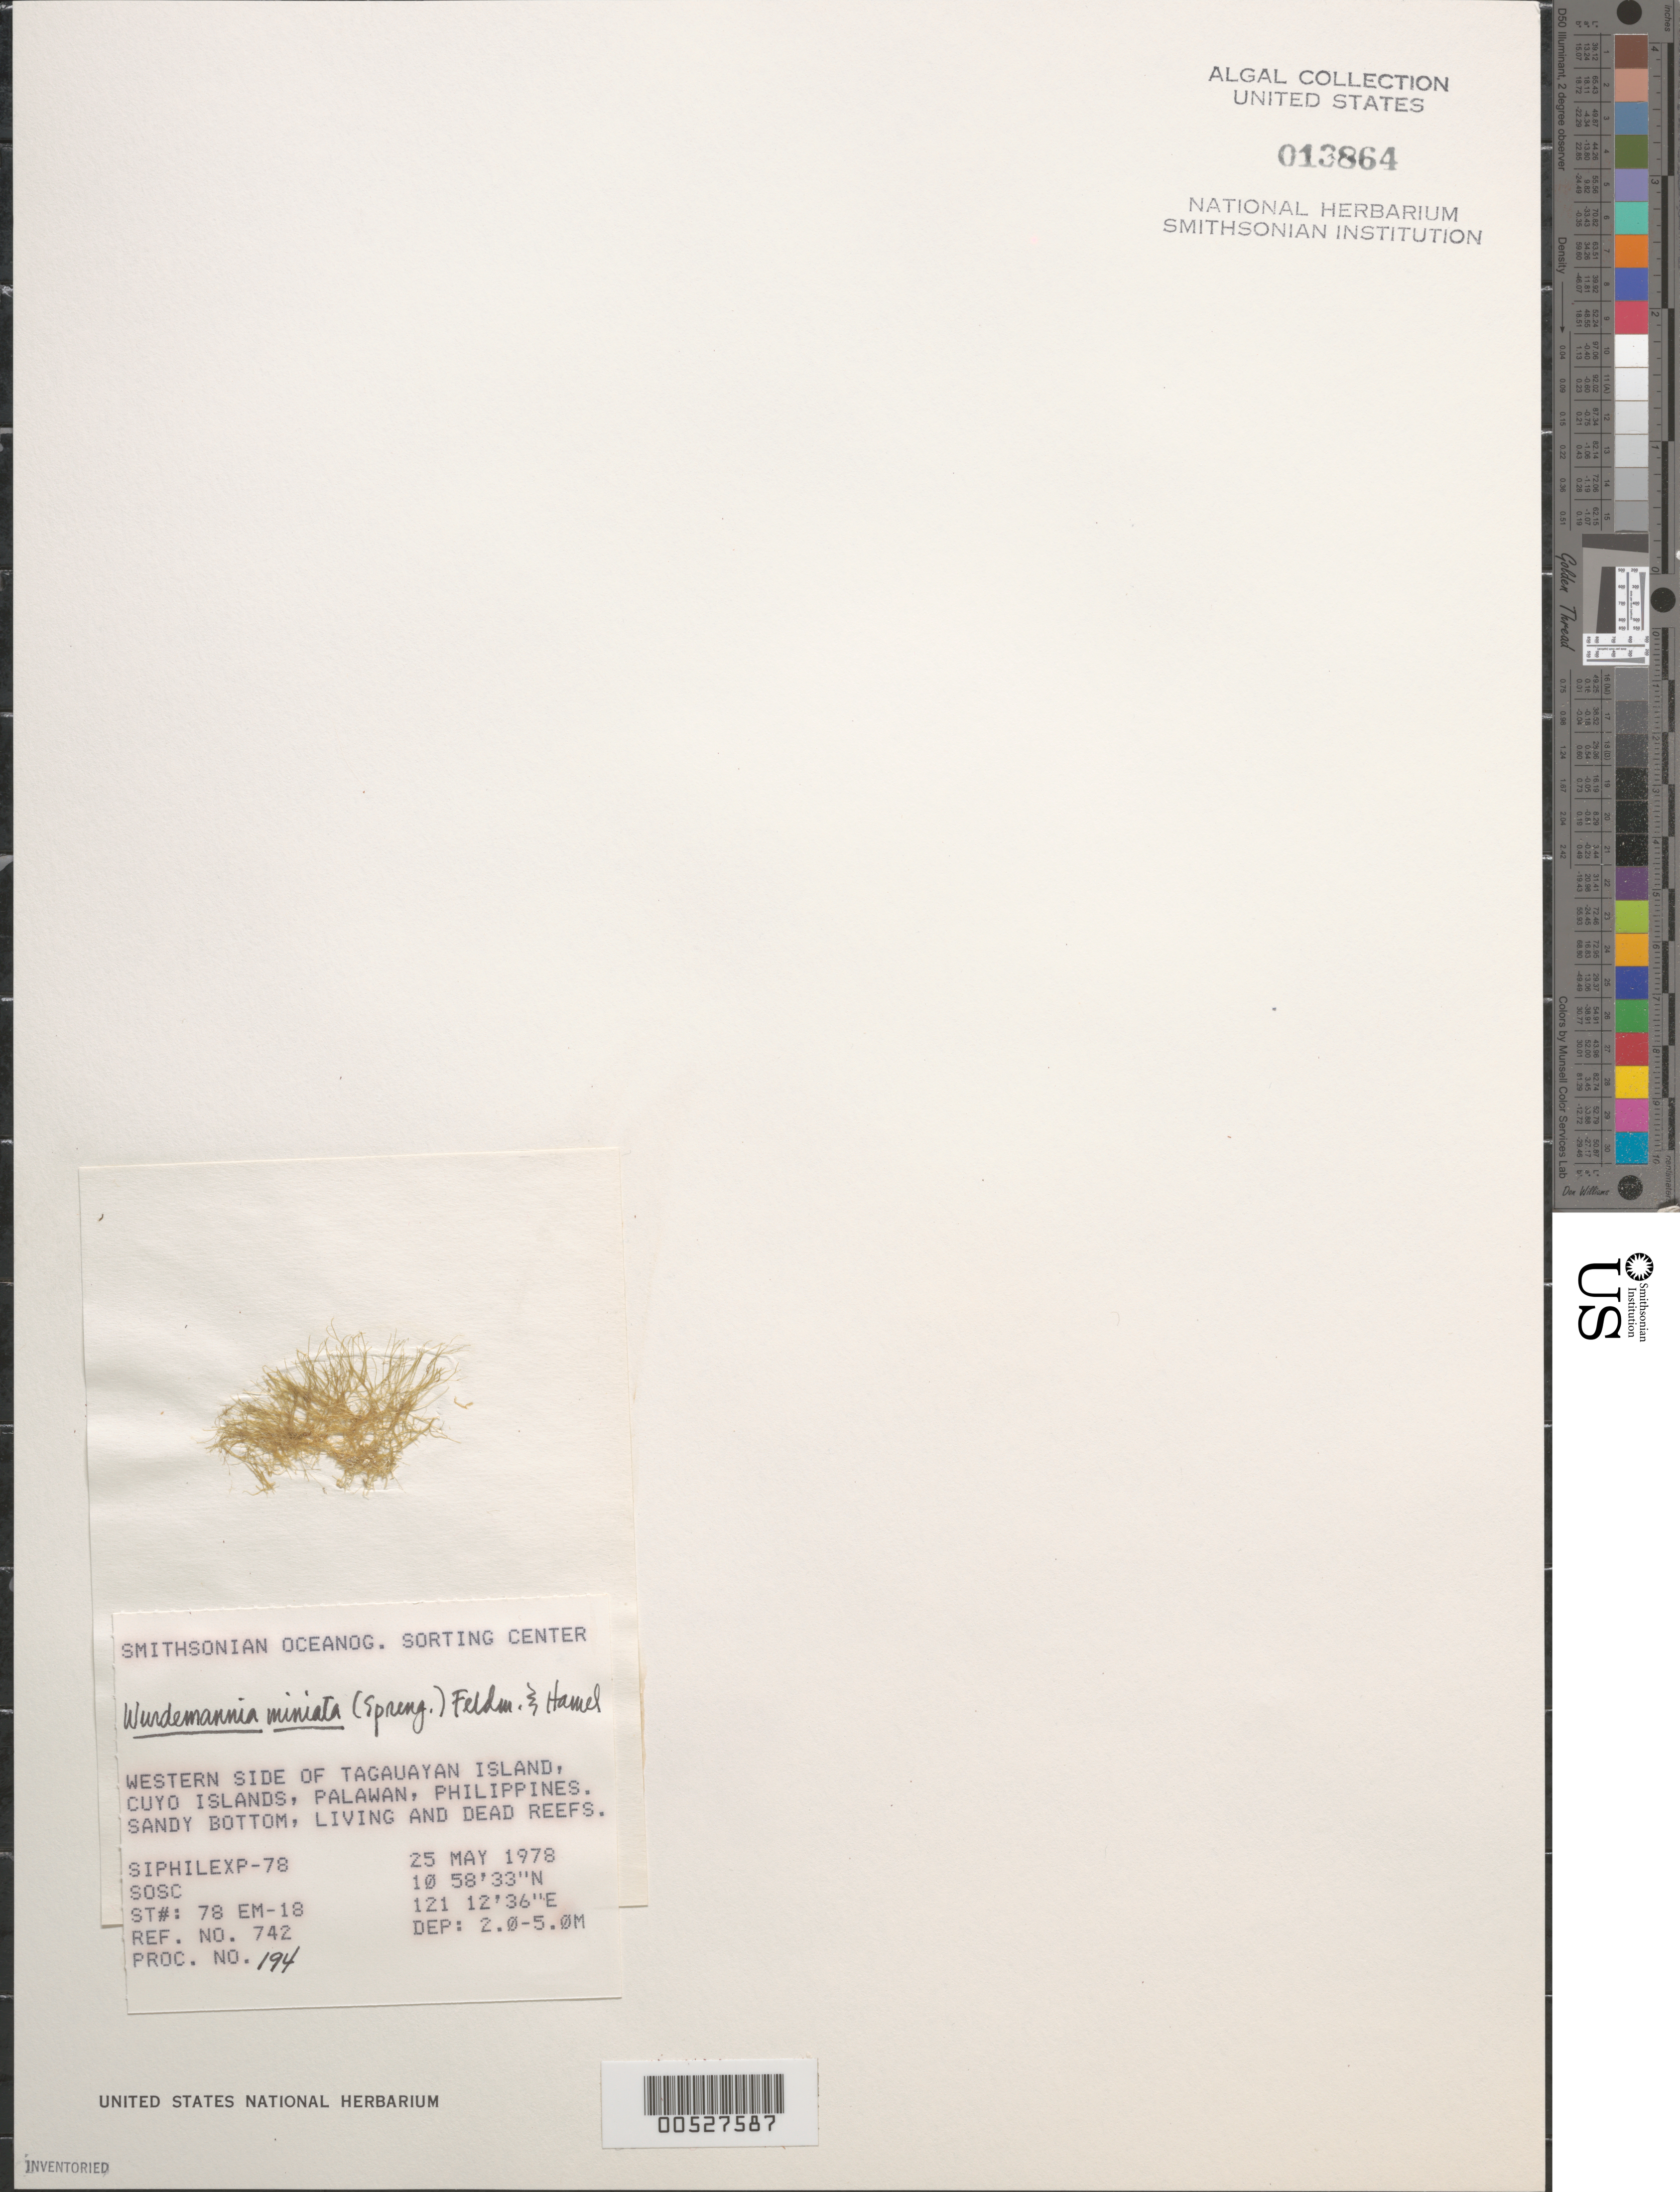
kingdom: Plantae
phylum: Rhodophyta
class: Florideophyceae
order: Gigartinales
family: Solieriaceae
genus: Wurdemannia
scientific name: Wurdemannia miniata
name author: (Spreng.) Feldmann & G. Hamel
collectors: SOSC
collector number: Station 78 Em-18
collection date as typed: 25 May 1978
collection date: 1978-05-25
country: Philippines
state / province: Mimaropa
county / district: Palawan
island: Tagauayan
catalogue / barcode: US 13864